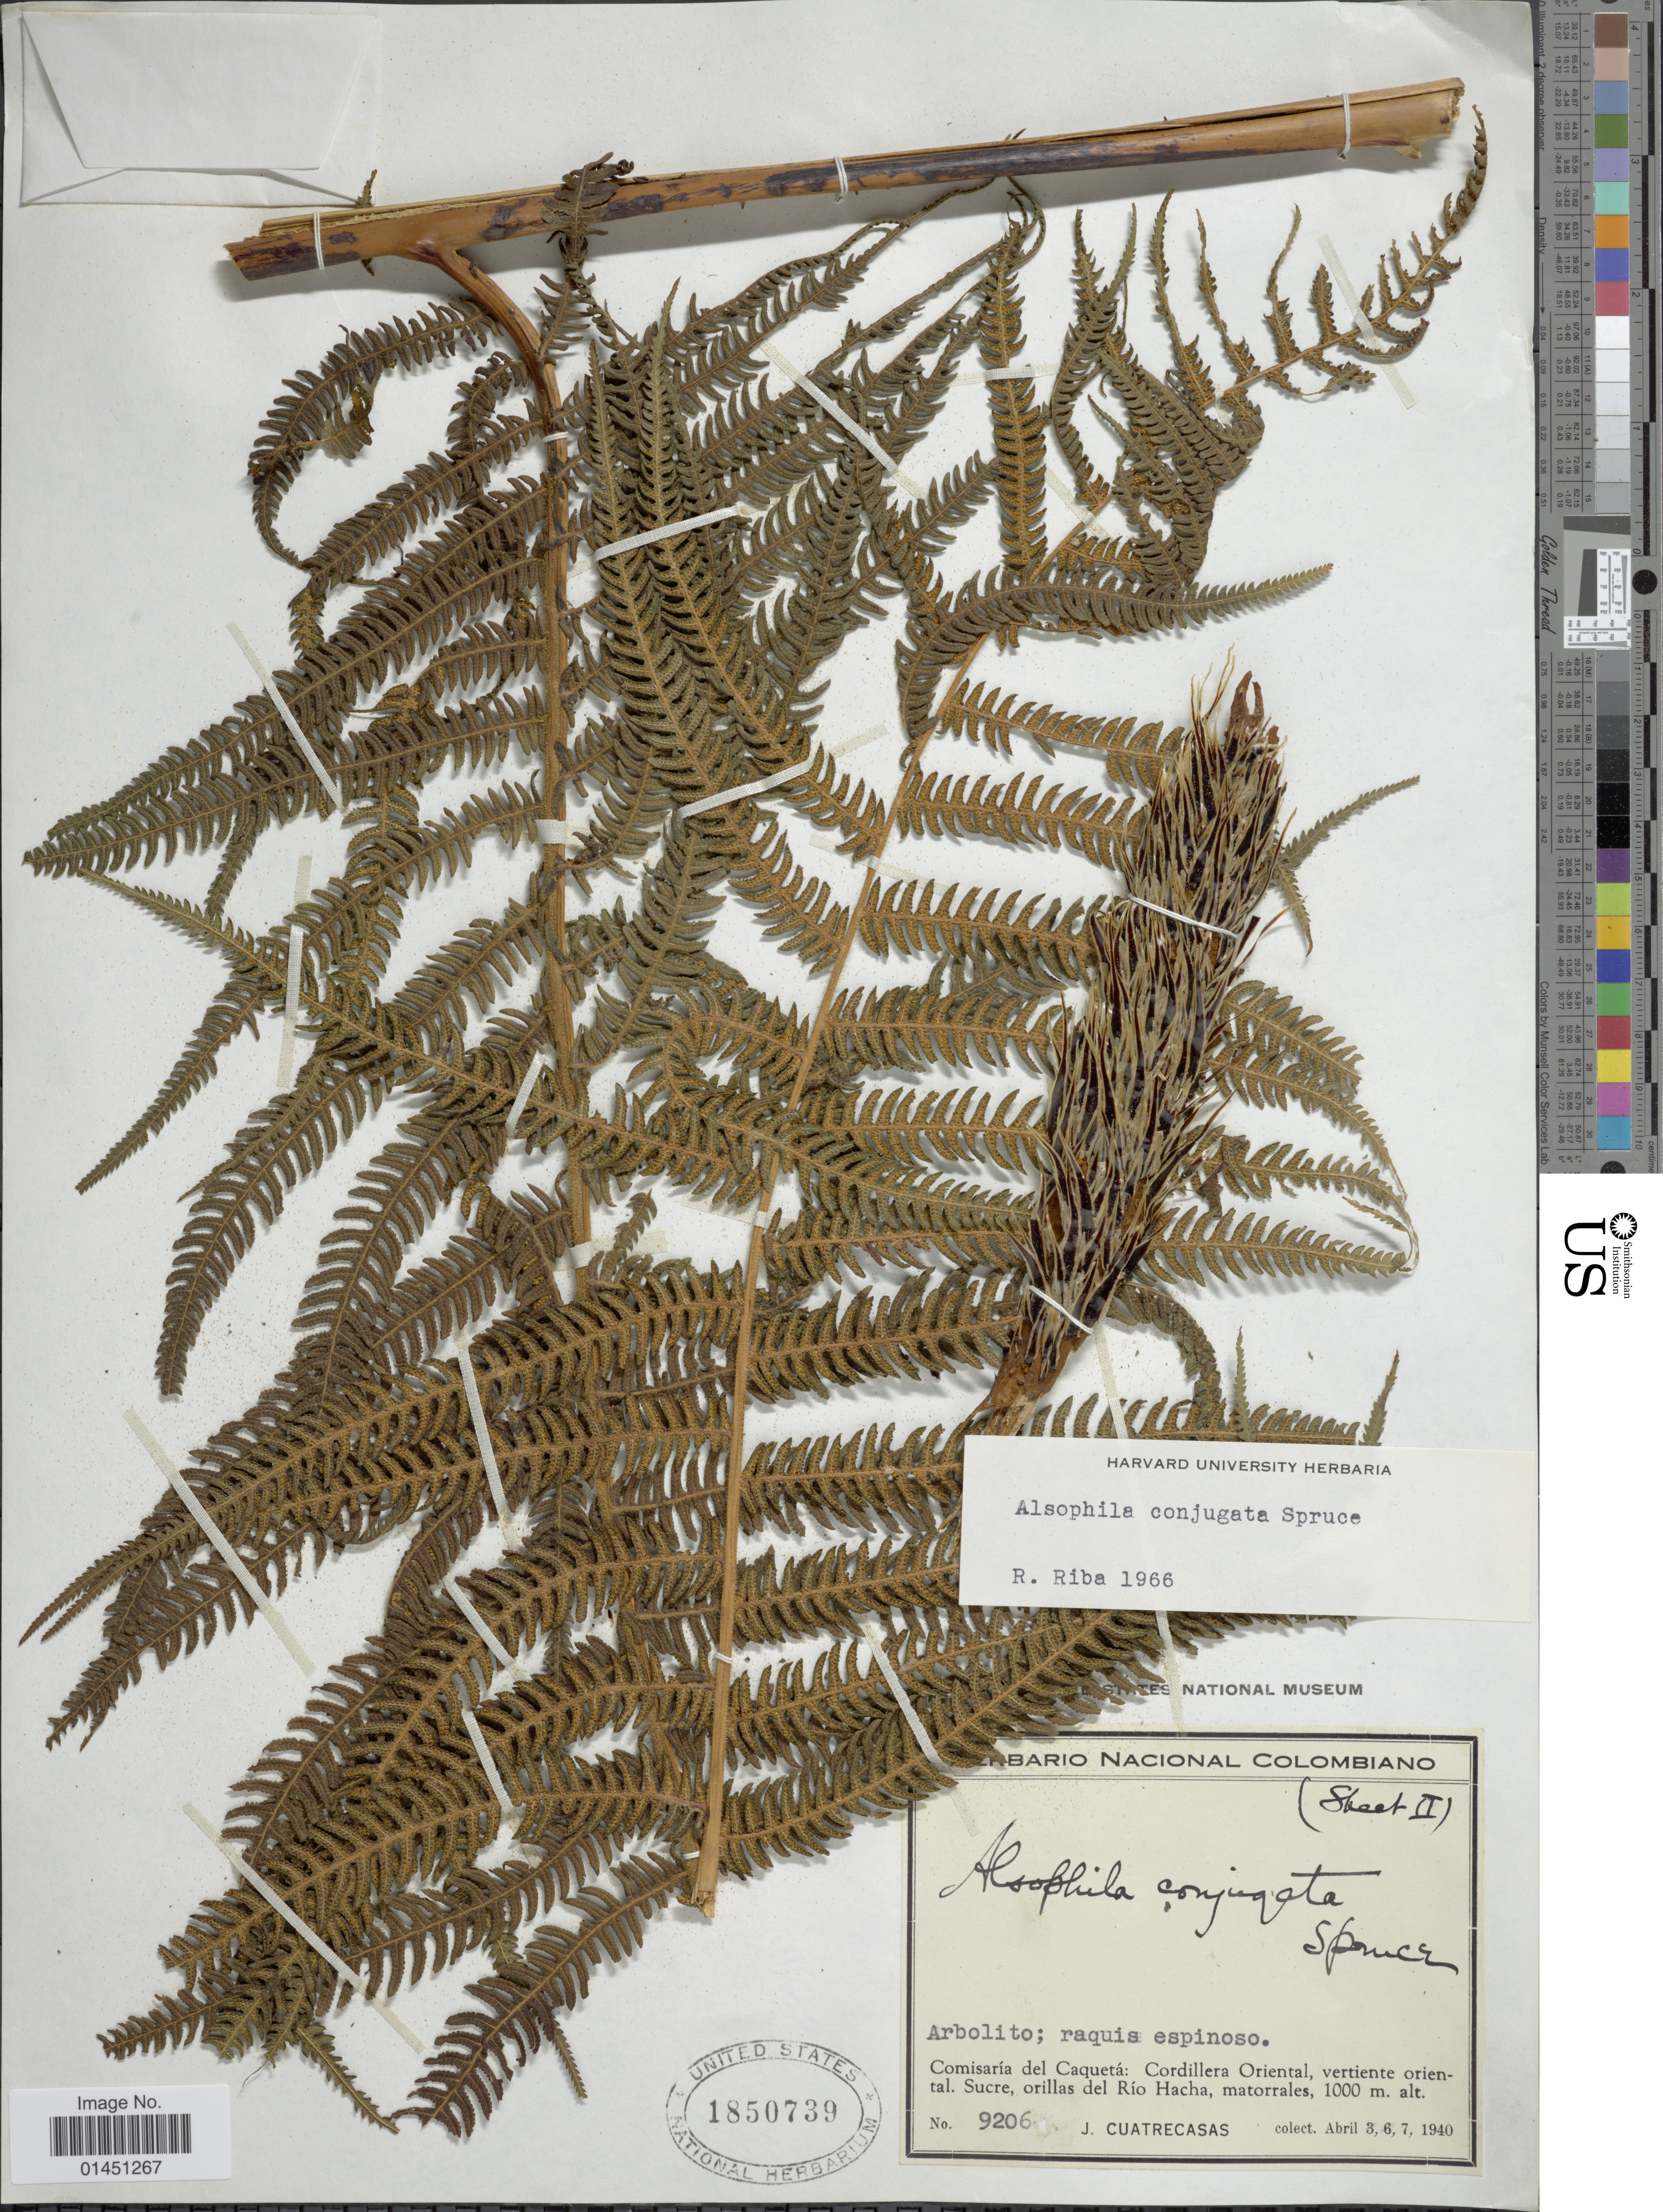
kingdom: Plantae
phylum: Tracheophyta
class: Polypodiopsida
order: Cyatheales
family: Cyatheaceae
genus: Cyathea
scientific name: Cyathea conjugata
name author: (Hook.) Domin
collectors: J. Cuatrecasas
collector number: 9206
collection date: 1940-04-03/1940-04-07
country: Colombia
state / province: Cundinamarca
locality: Cordillera Oriental, vertiente oriental. Sucre, orillas del Rio Hacha, matorrales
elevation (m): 1000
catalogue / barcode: US 1850739